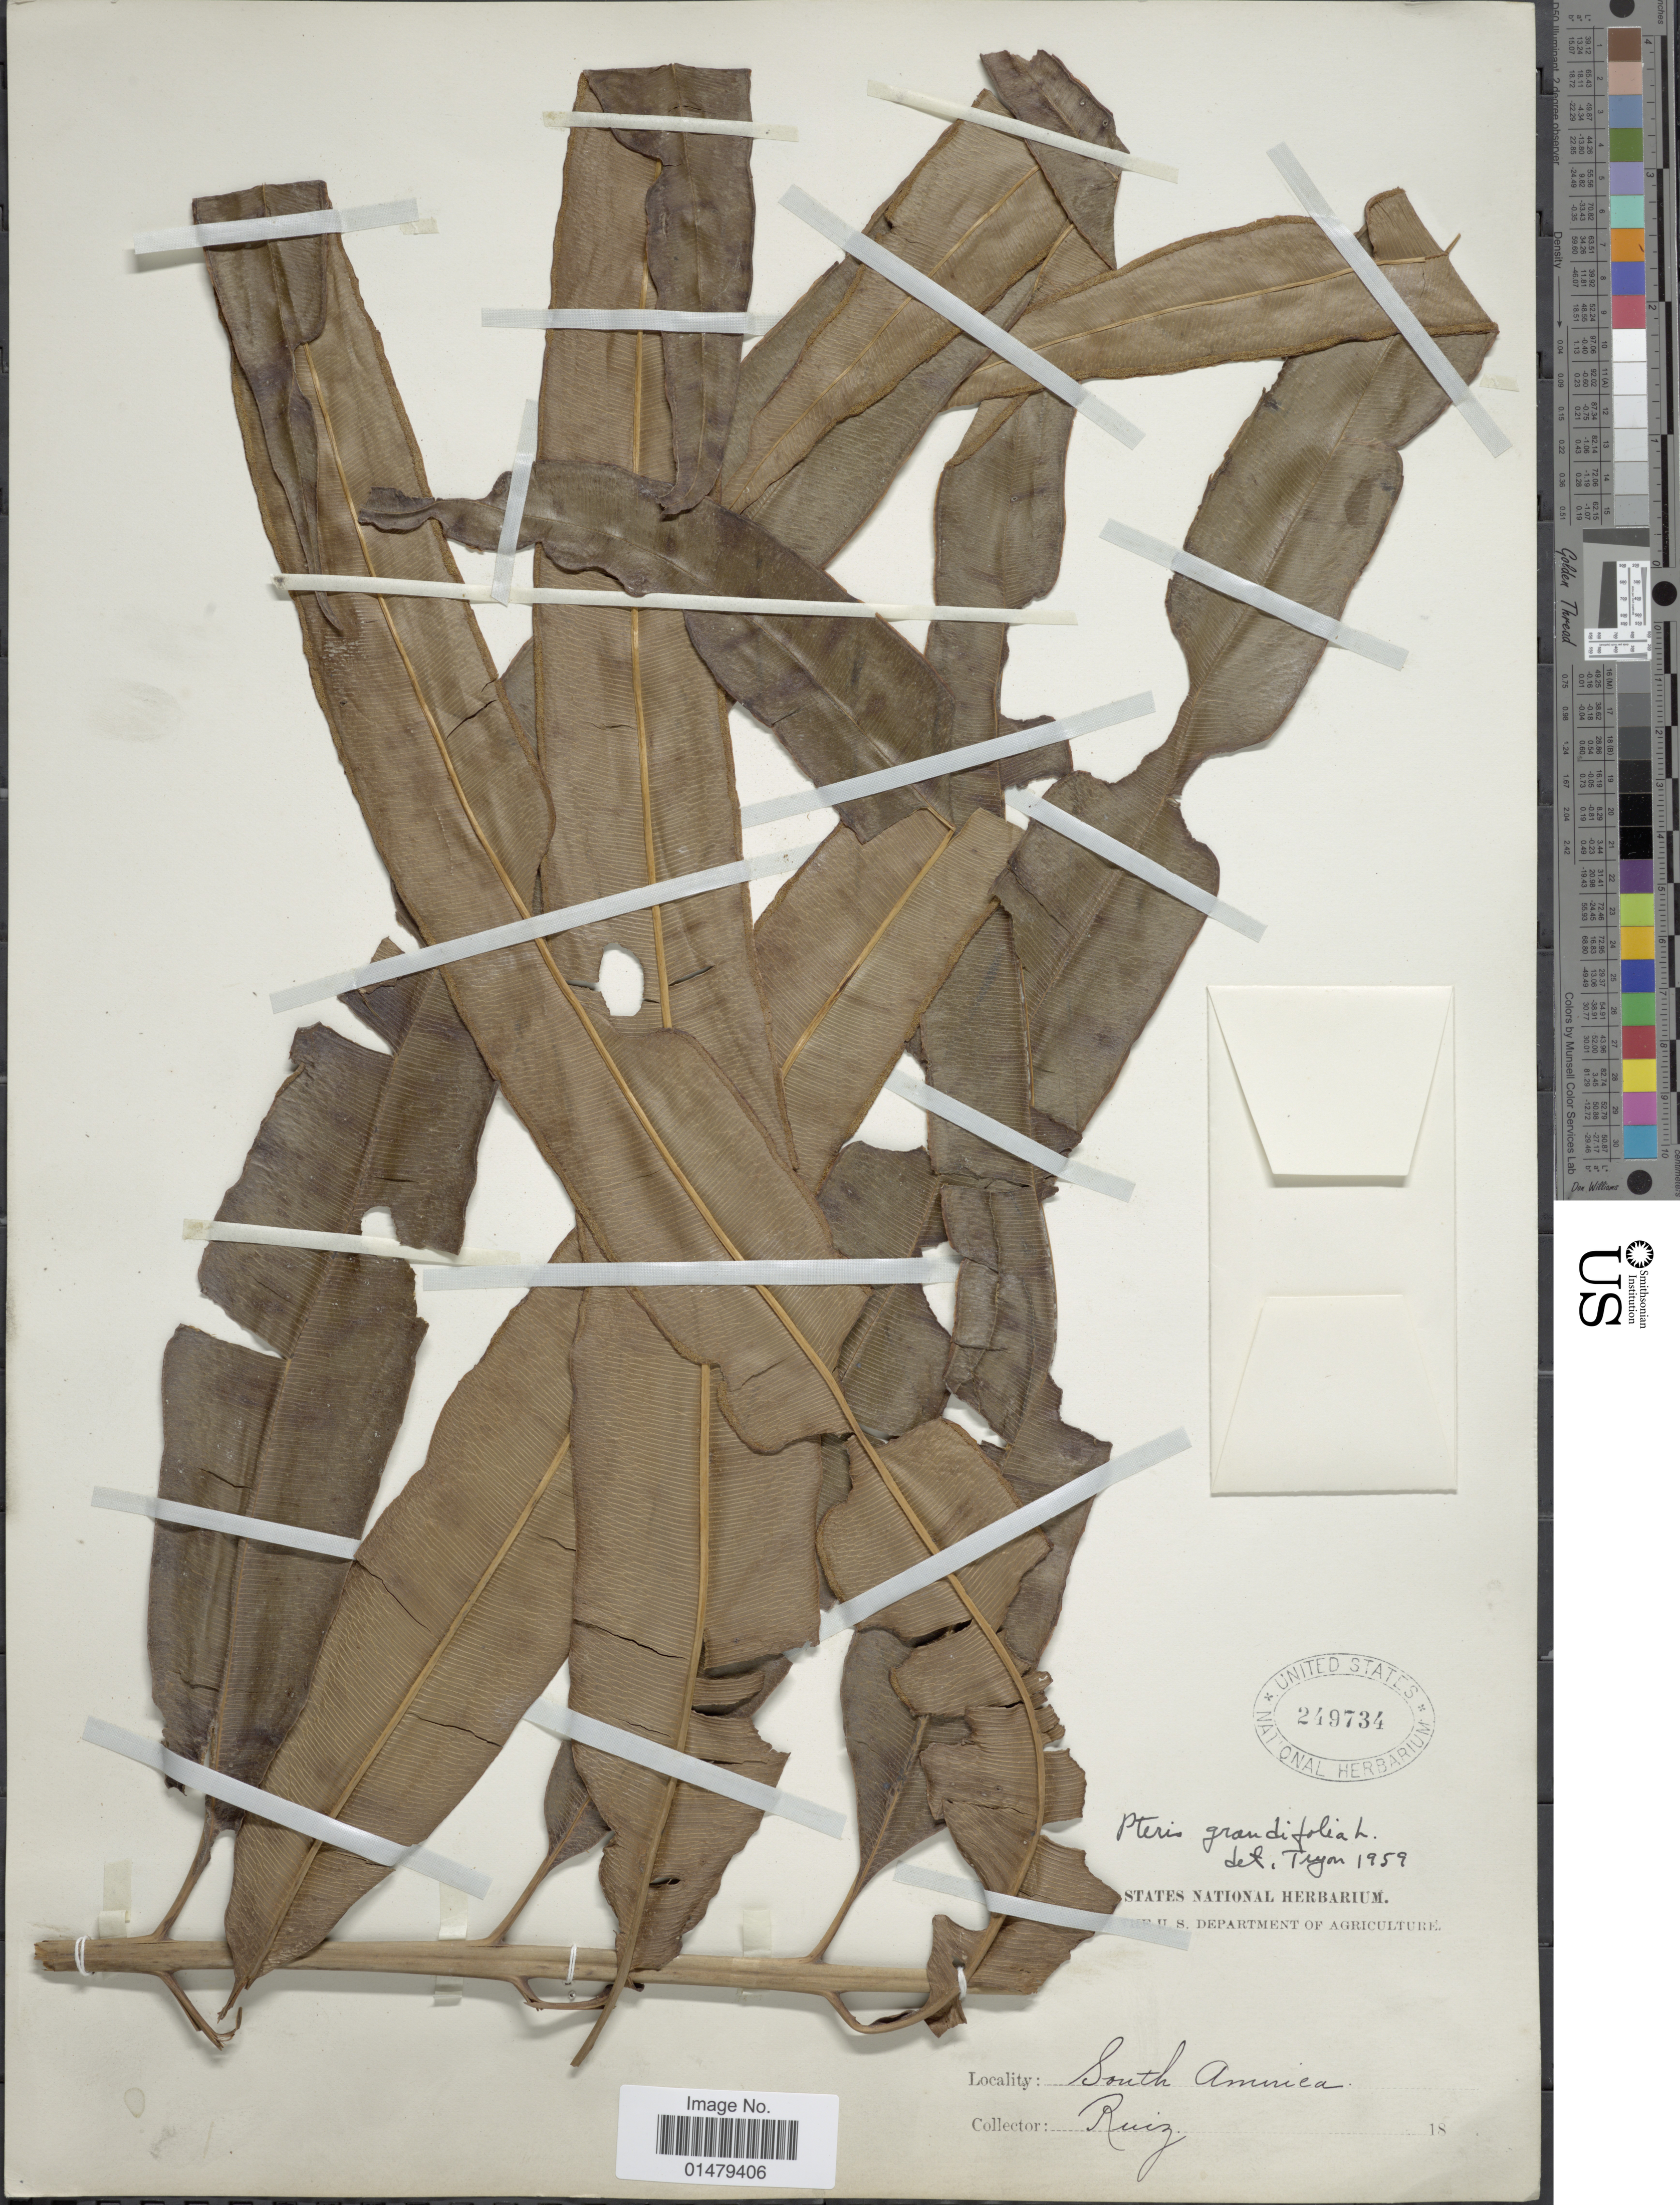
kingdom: Plantae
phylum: Tracheophyta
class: Polypodiopsida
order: Polypodiales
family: Pteridaceae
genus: Pteris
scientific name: Pteris grandifolia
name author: L.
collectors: Ruiz, --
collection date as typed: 18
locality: South America.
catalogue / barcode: US 249734